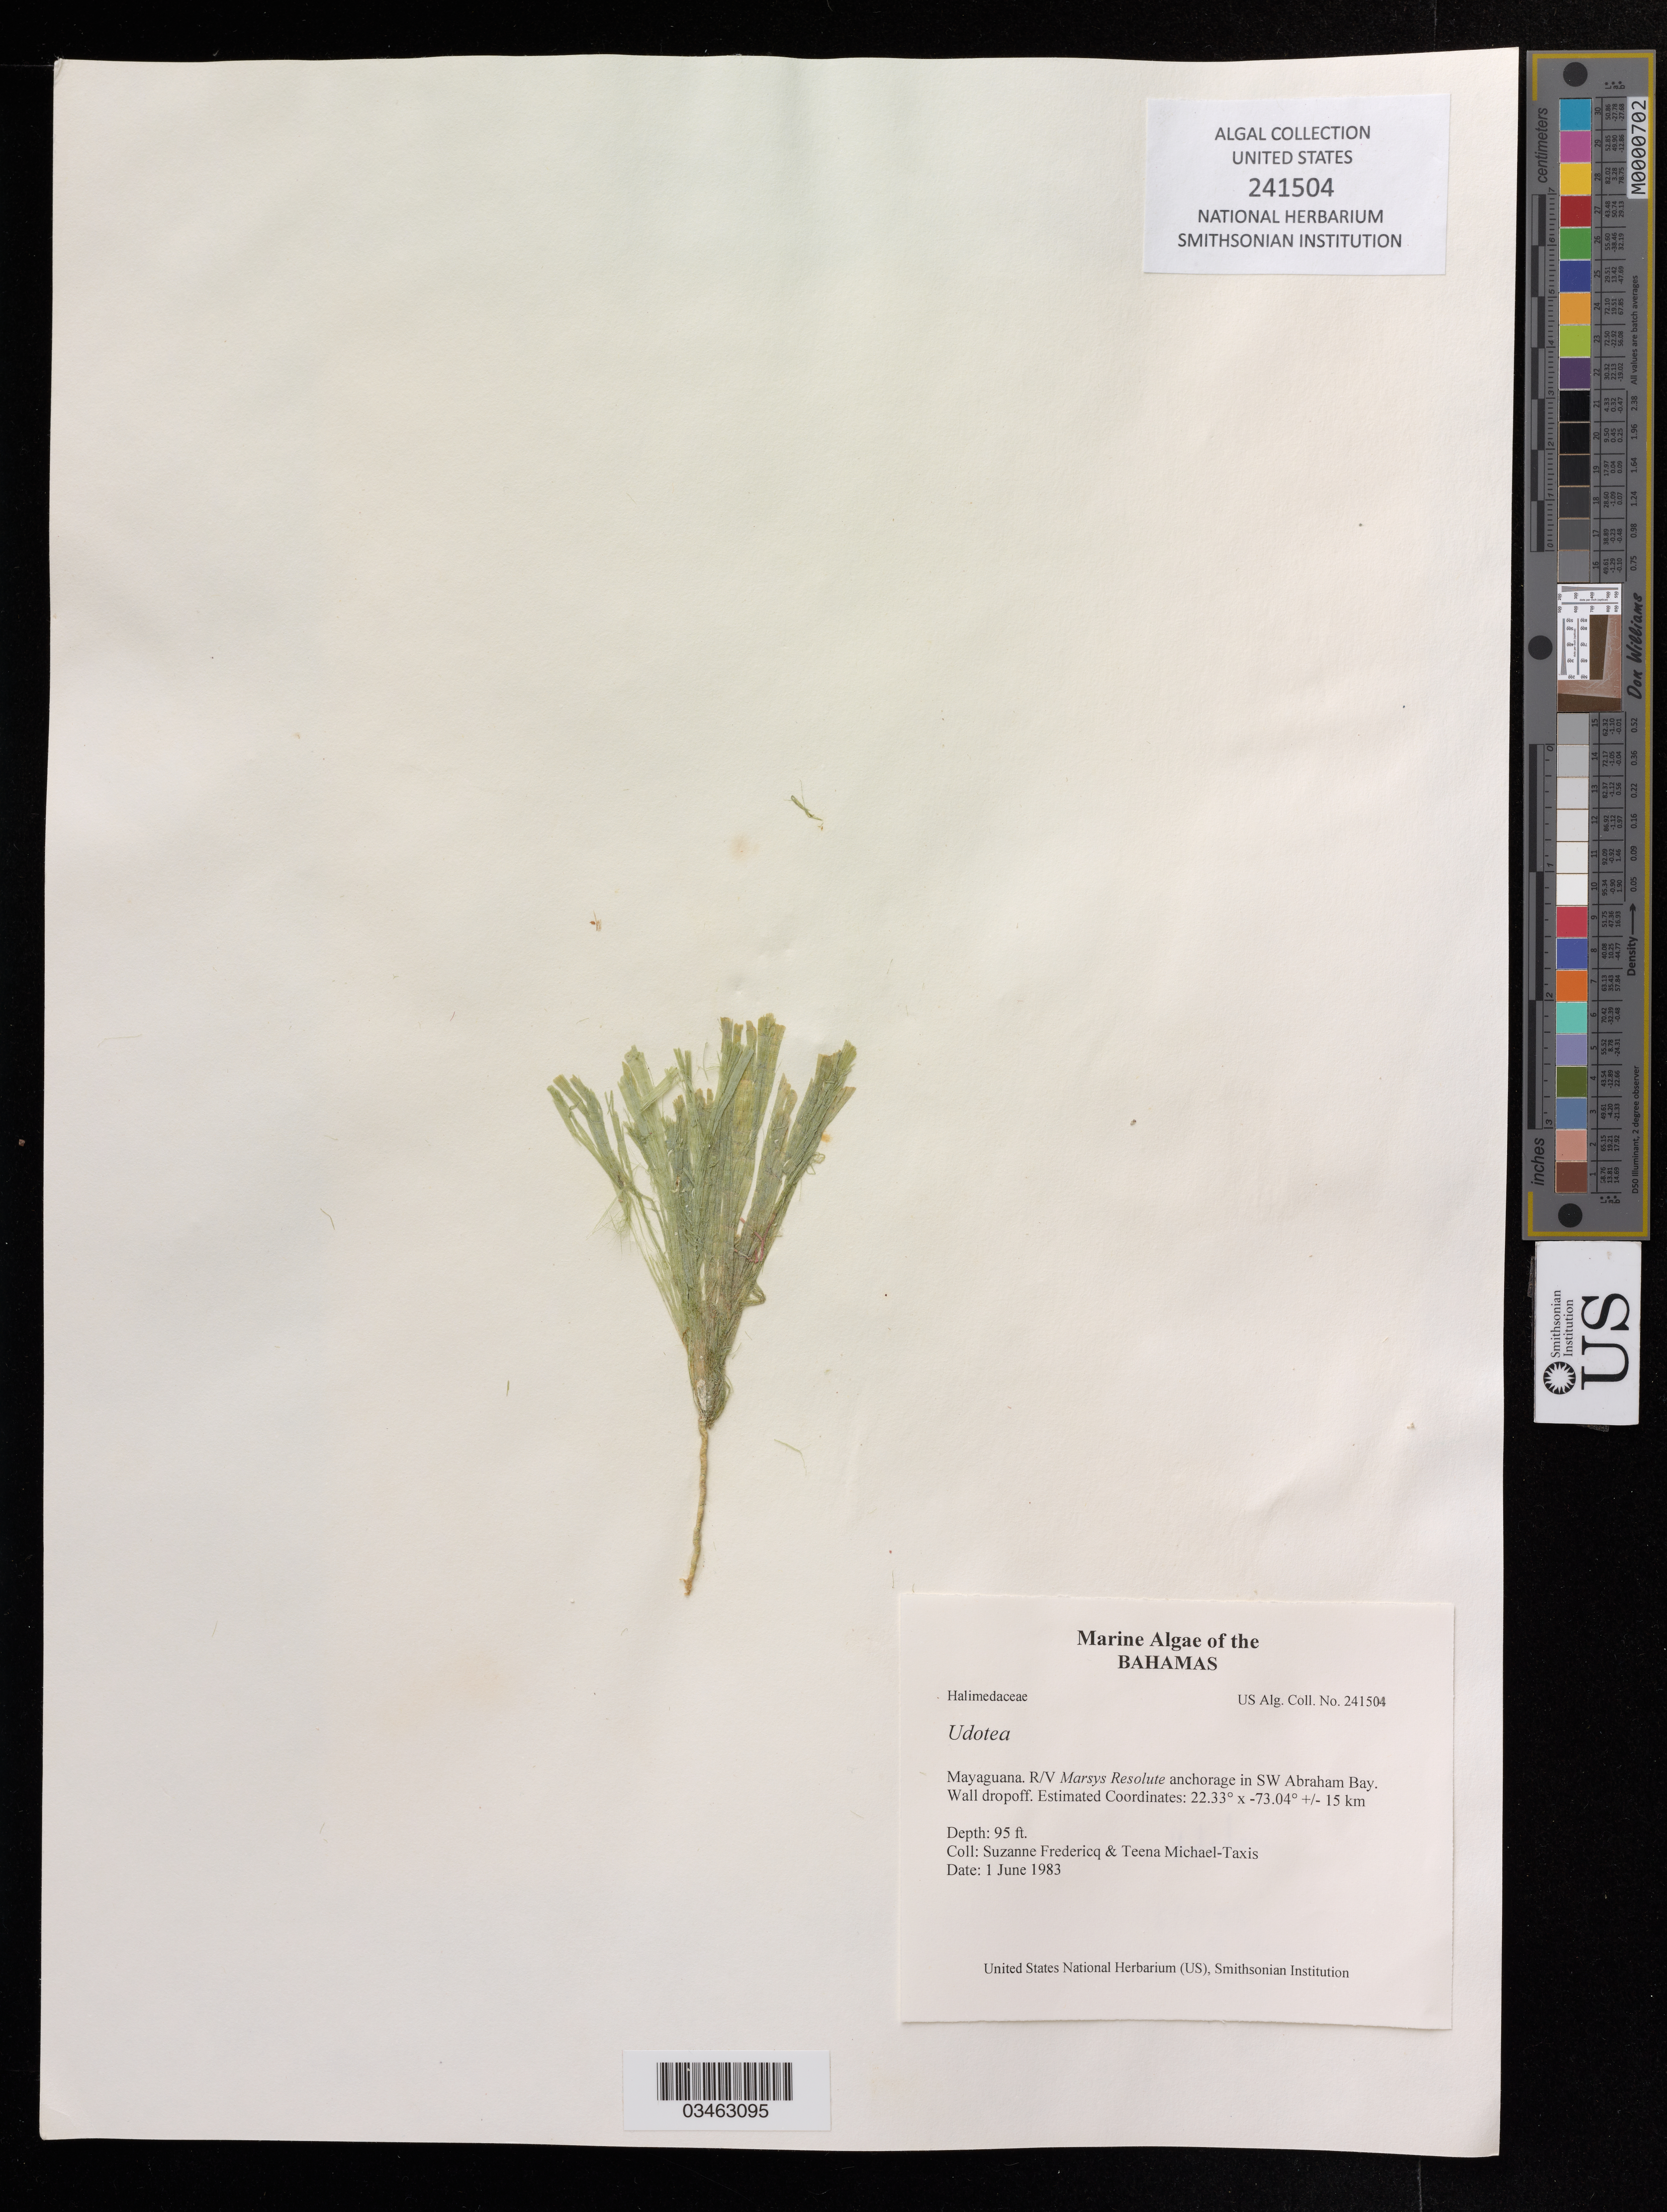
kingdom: Plantae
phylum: Chlorophyta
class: Ulvophyceae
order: Bryopsidales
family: Udoteaceae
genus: Udotea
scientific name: Udotea sp.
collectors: S. Fredericq & T. Michael-Taxis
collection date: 1983-06-01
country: Bahamas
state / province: Mayaguana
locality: R/V Marsys Resolute anchorage in SW Abraham Bay.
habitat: Wall dropoff.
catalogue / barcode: US 241504